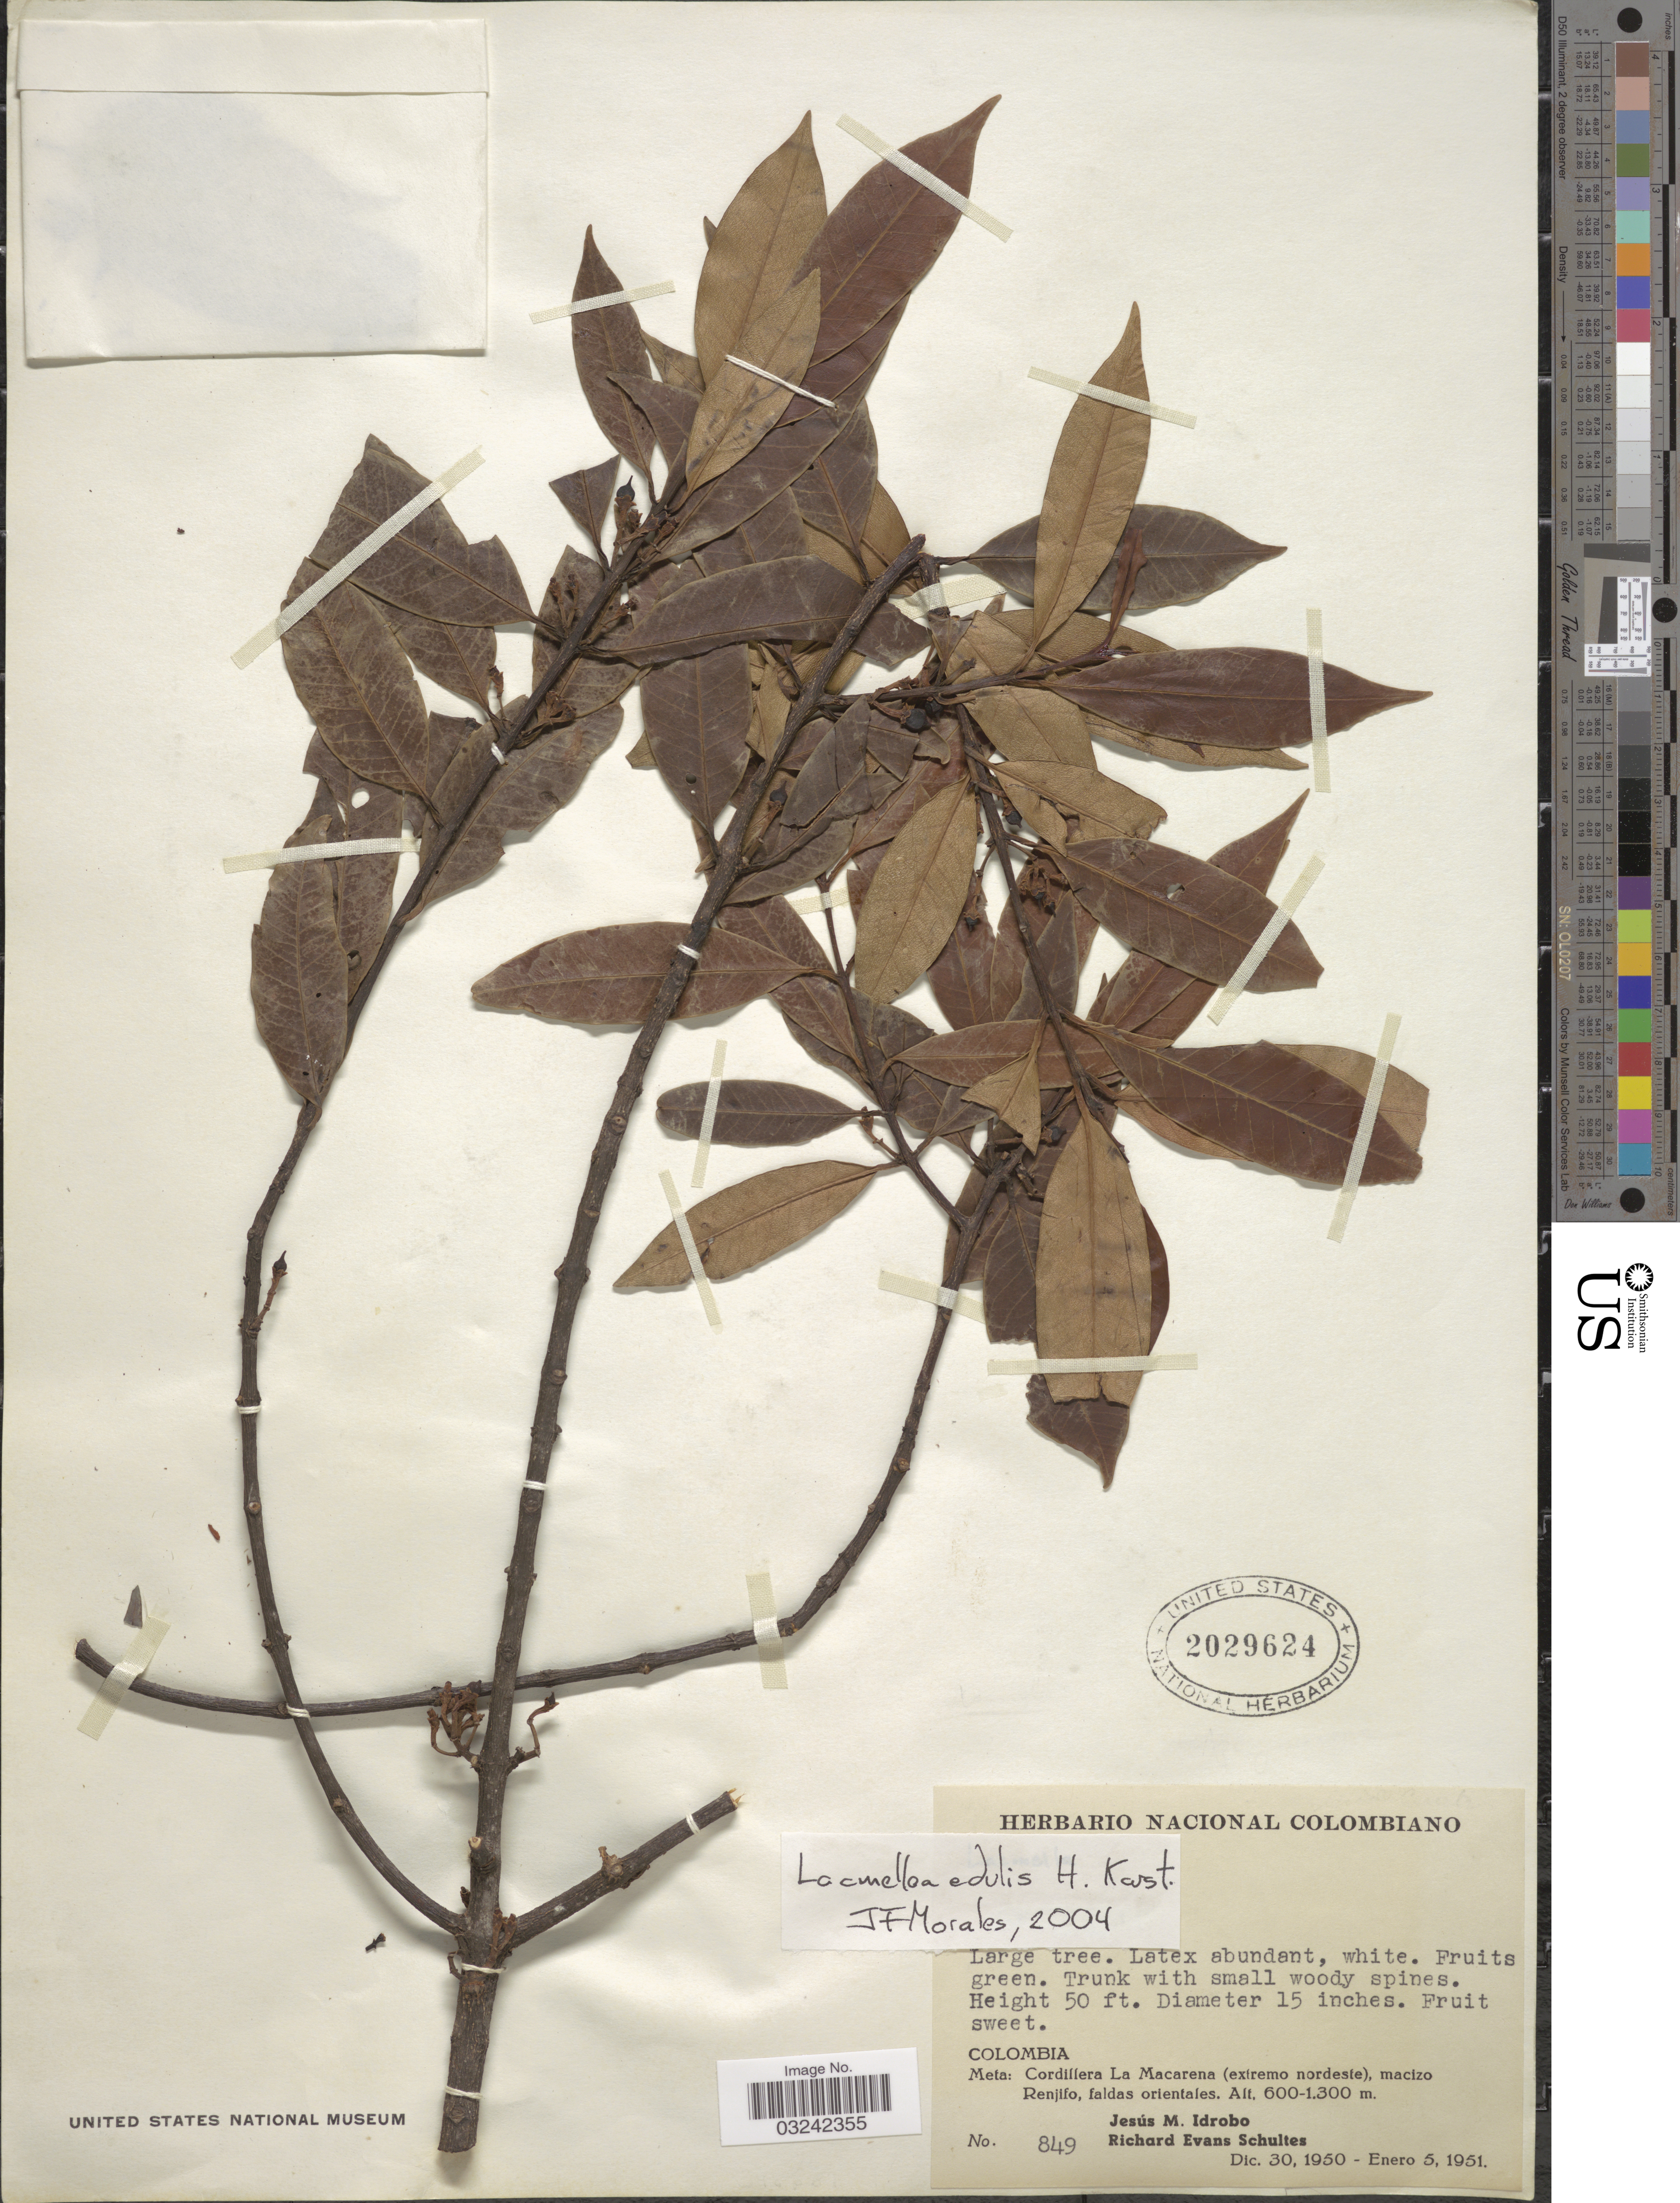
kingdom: Plantae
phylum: Tracheophyta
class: Magnoliopsida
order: Gentianales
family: Apocynaceae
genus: Lacmellea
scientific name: Lacmellea edulis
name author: H. Karst.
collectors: J. M. Idrobo & R. E. Schultes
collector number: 849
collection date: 1950-12-30/1951-01-05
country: Colombia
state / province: Meta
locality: Cordillera La Macarena (extremo nordeste), macizo Renjifo, faldas orientales.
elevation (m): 600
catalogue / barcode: US 2029624